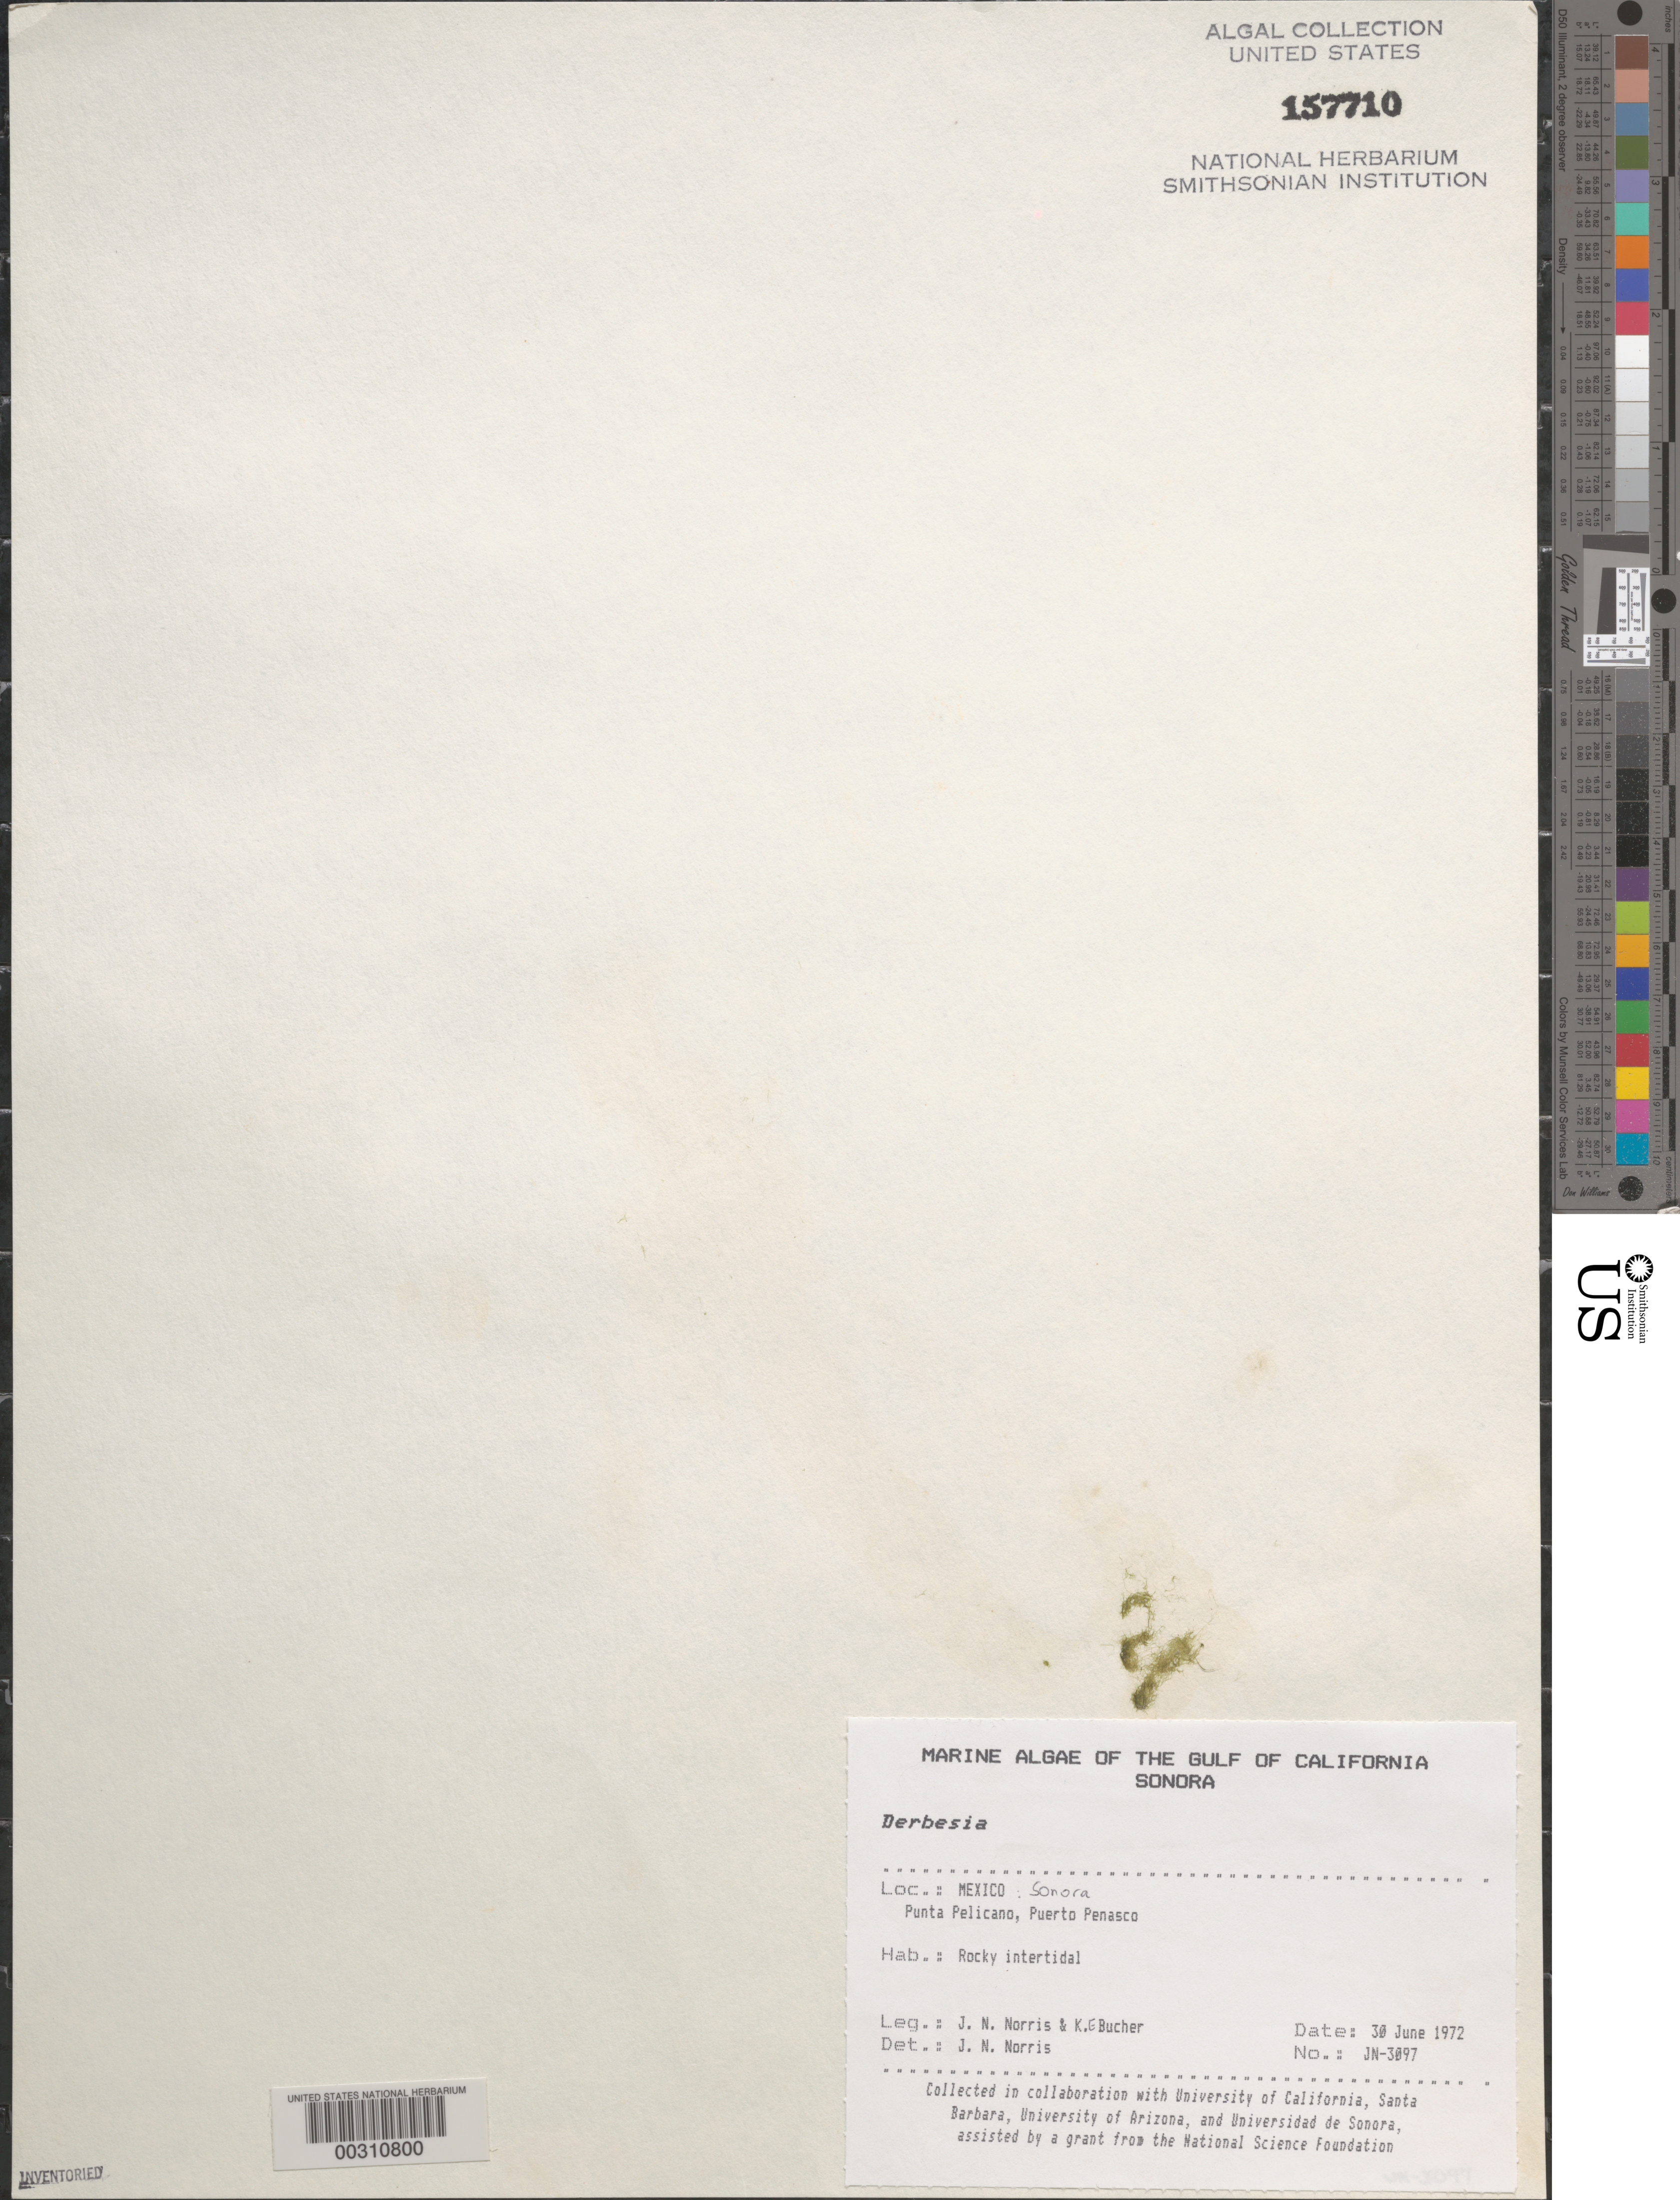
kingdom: Plantae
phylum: Chlorophyta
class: Ulvophyceae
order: Bryopsidales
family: Derbesiaceae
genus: Derbesia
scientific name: Derbesia sp.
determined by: Norris, James N.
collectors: J. N. Norris & K. E. Bucher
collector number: JN-3097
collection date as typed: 30 Jun 1972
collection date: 1972-06-30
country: Mexico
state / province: Sonora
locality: Punta Pelicano, Puerto Penasco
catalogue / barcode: US 157710